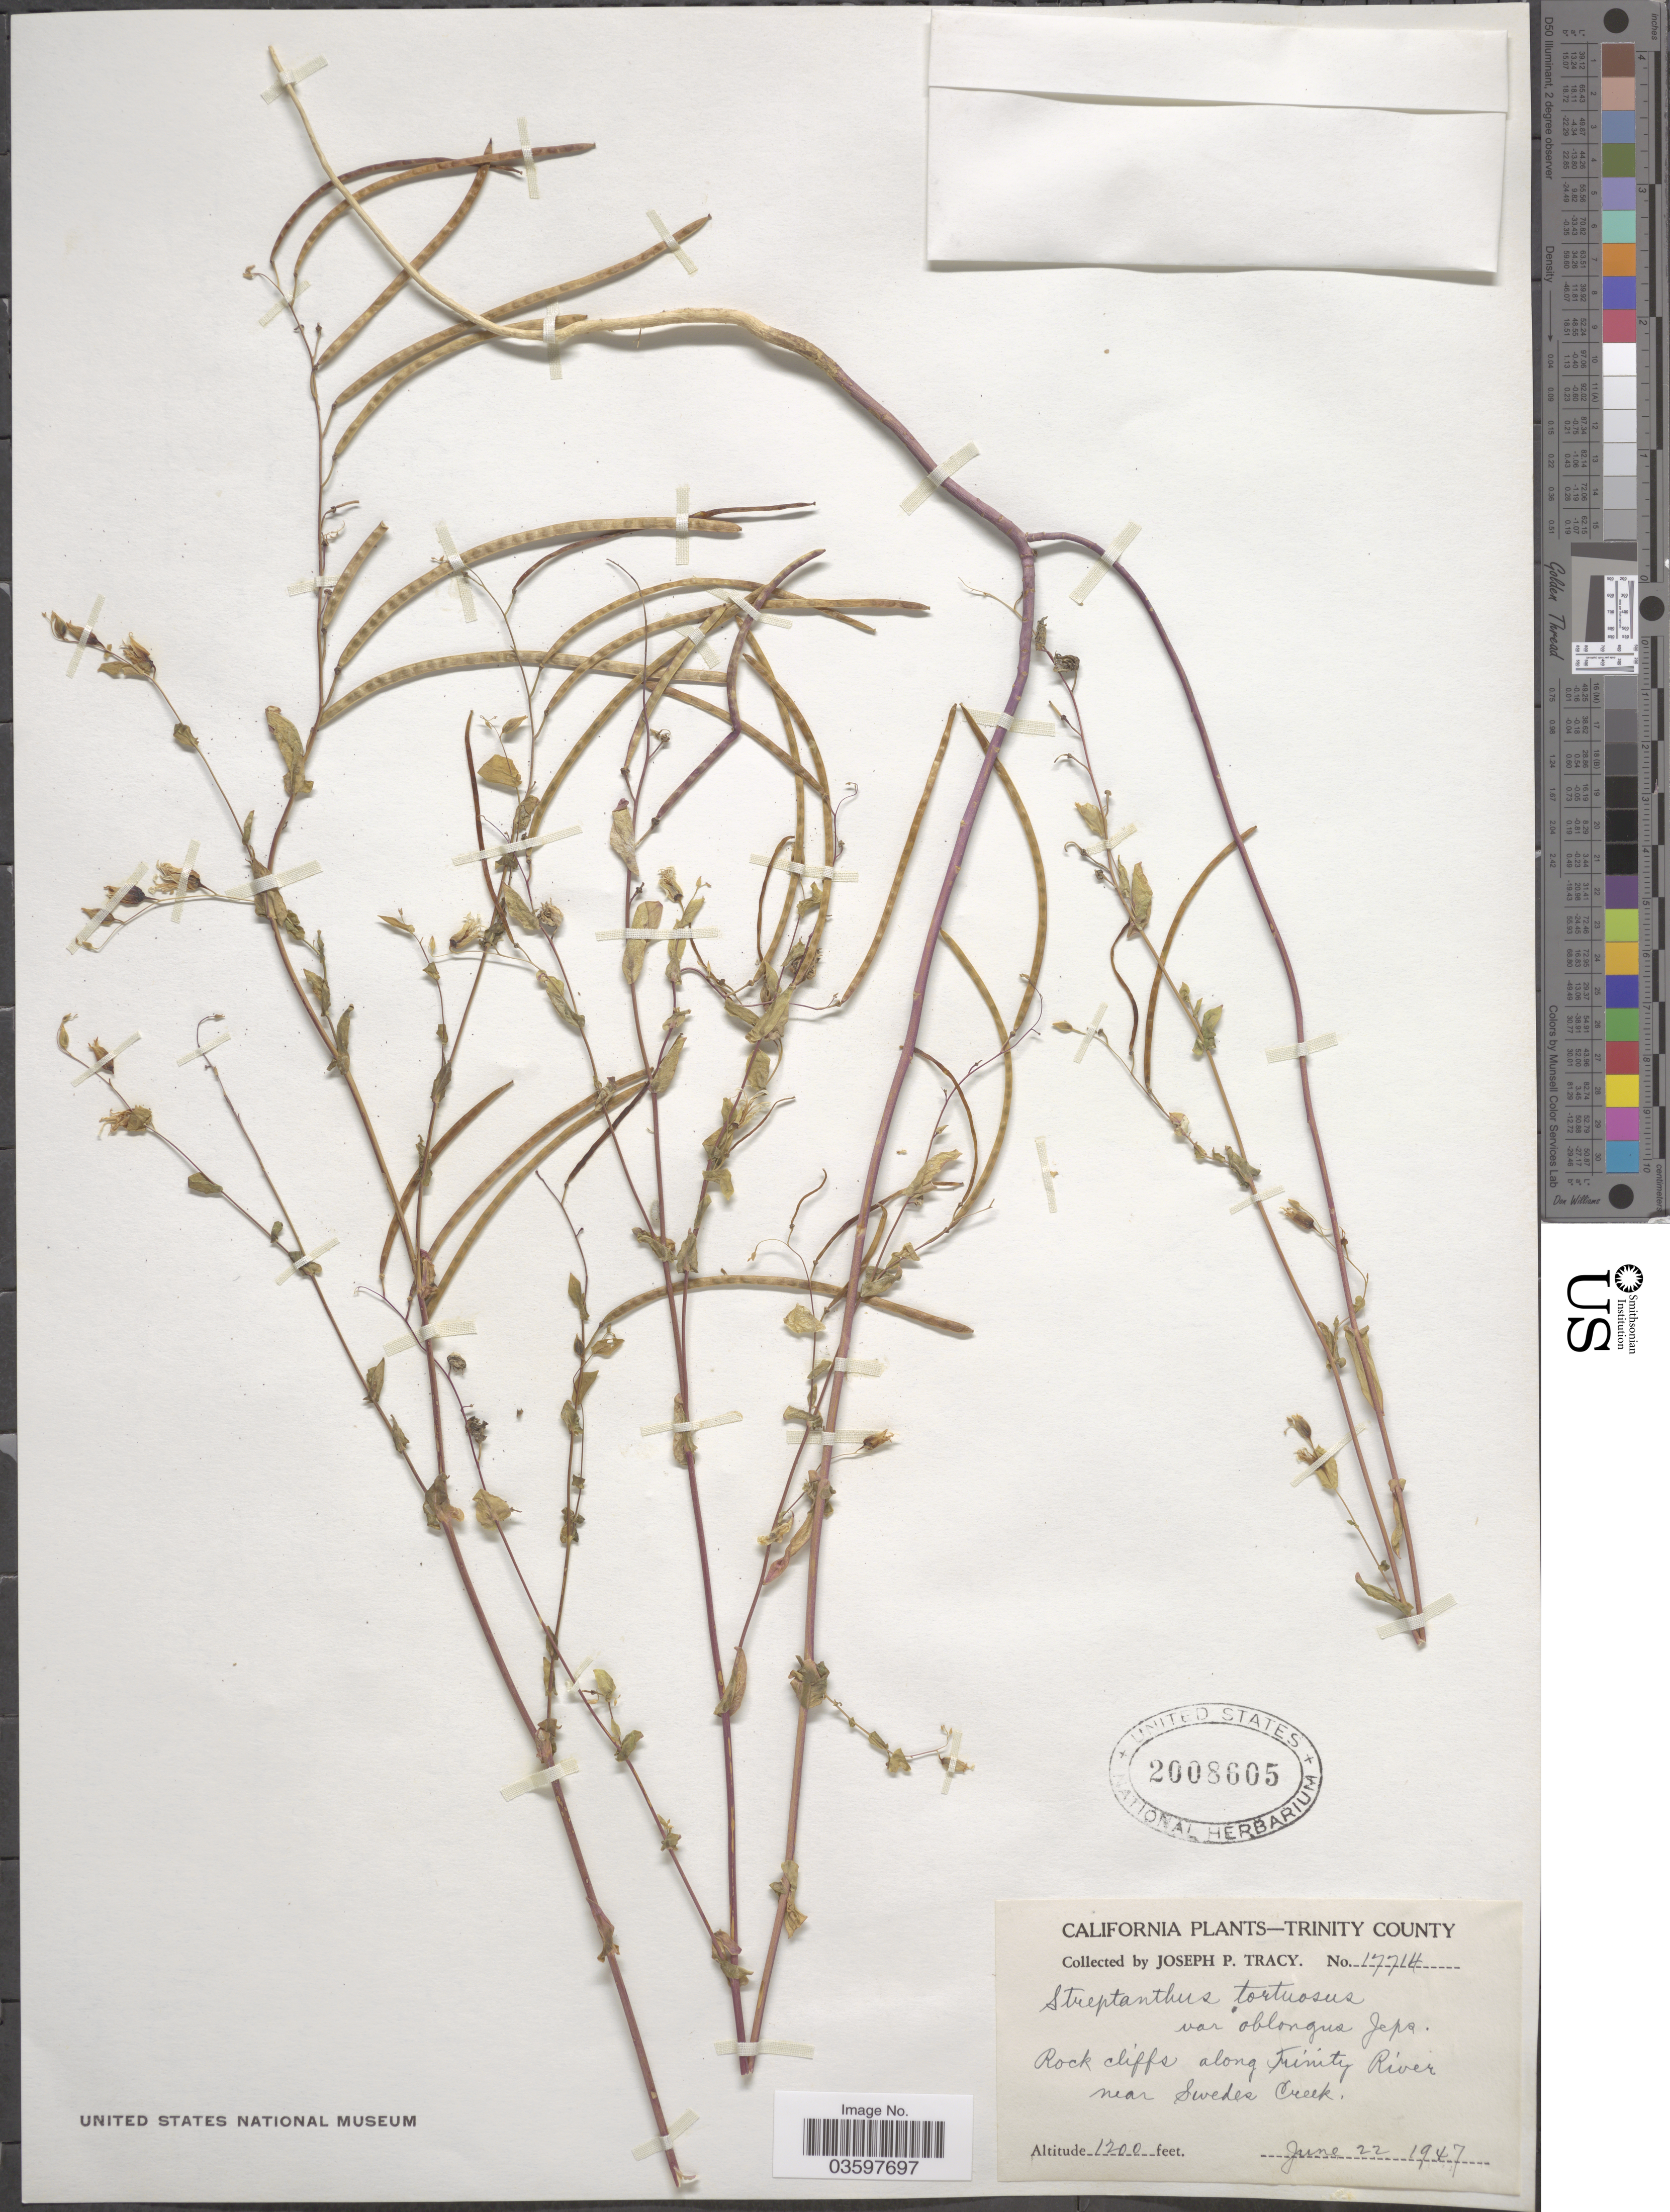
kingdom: Plantae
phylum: Tracheophyta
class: Magnoliopsida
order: Brassicales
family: Brassicaceae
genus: Streptanthus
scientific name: Streptanthus tortuosus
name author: Kellogg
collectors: J. Tracy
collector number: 17714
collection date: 1947-06-22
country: United States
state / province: California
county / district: Trinity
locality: Trinity County. Rock cliffs along Trinity River near Swedes Creek.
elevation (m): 366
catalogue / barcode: US 2008605